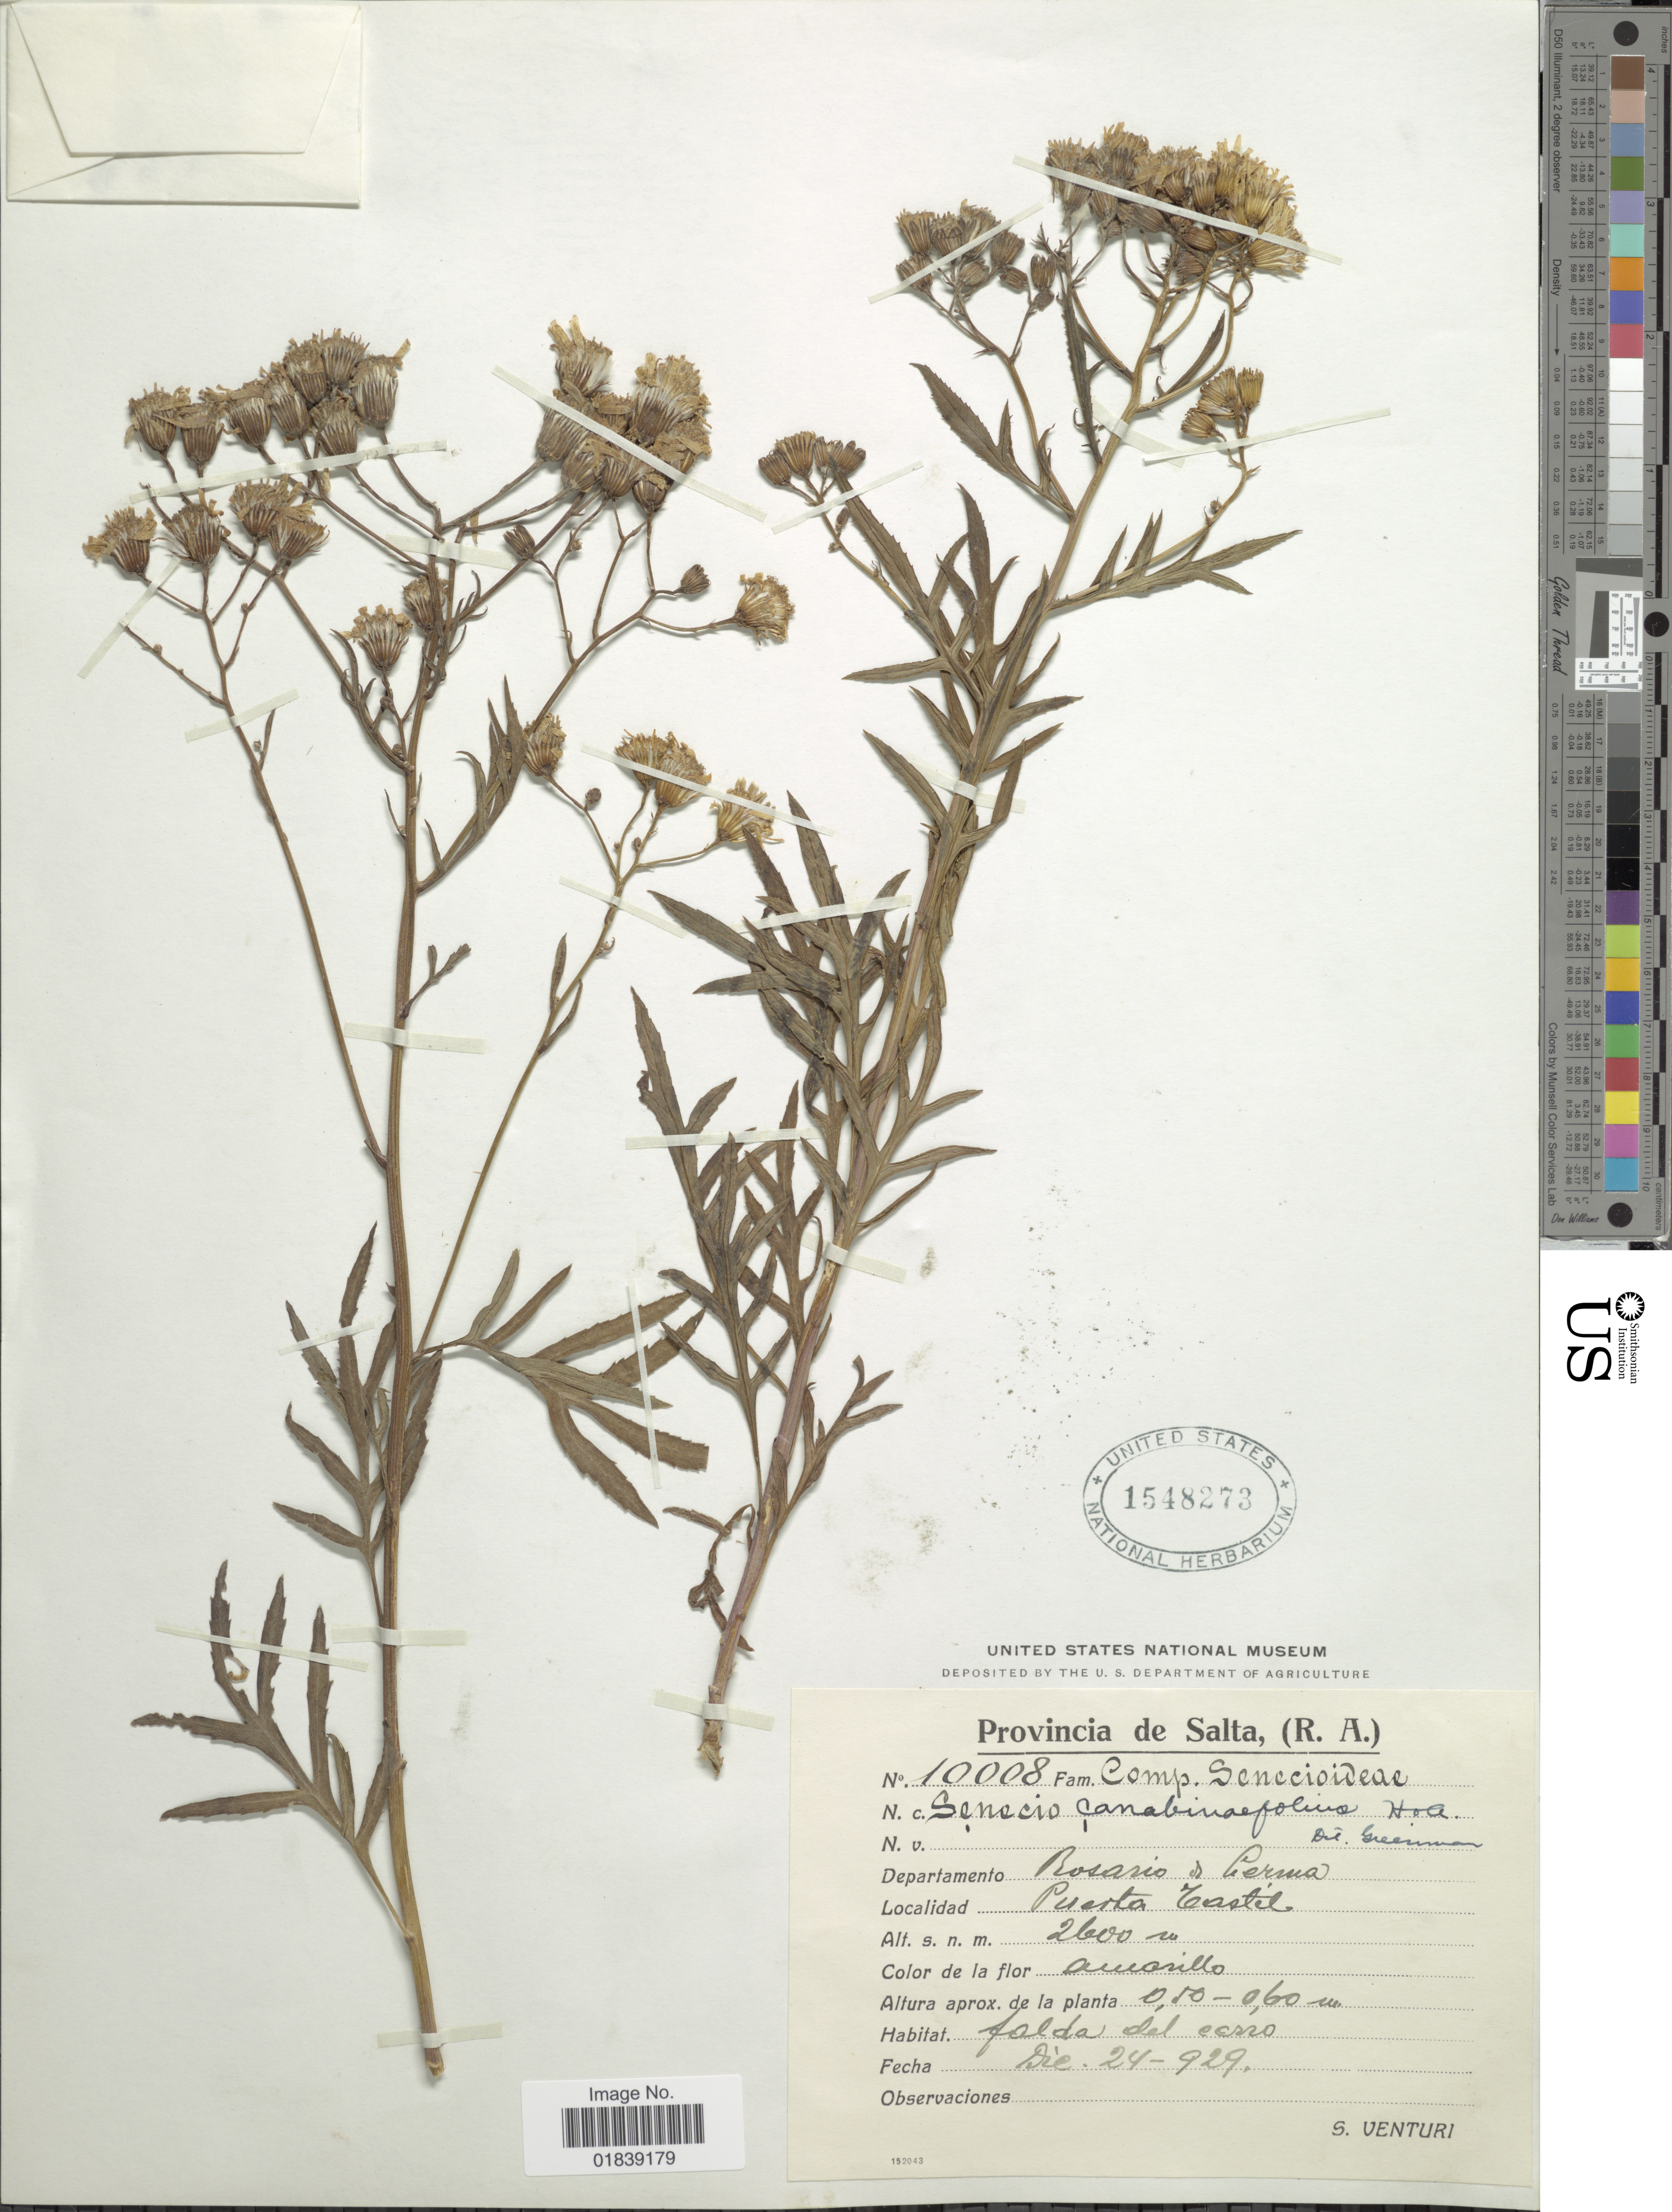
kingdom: Plantae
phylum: Tracheophyta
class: Magnoliopsida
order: Asterales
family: Asteraceae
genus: Senecio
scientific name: Senecio brasiliensis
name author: (Spreng.) Less.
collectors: S. Venturi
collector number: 10008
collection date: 1929-12-24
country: Argentina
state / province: Salta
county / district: Rosario de Lerma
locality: Puerta Tastil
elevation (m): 2600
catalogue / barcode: US 1548273